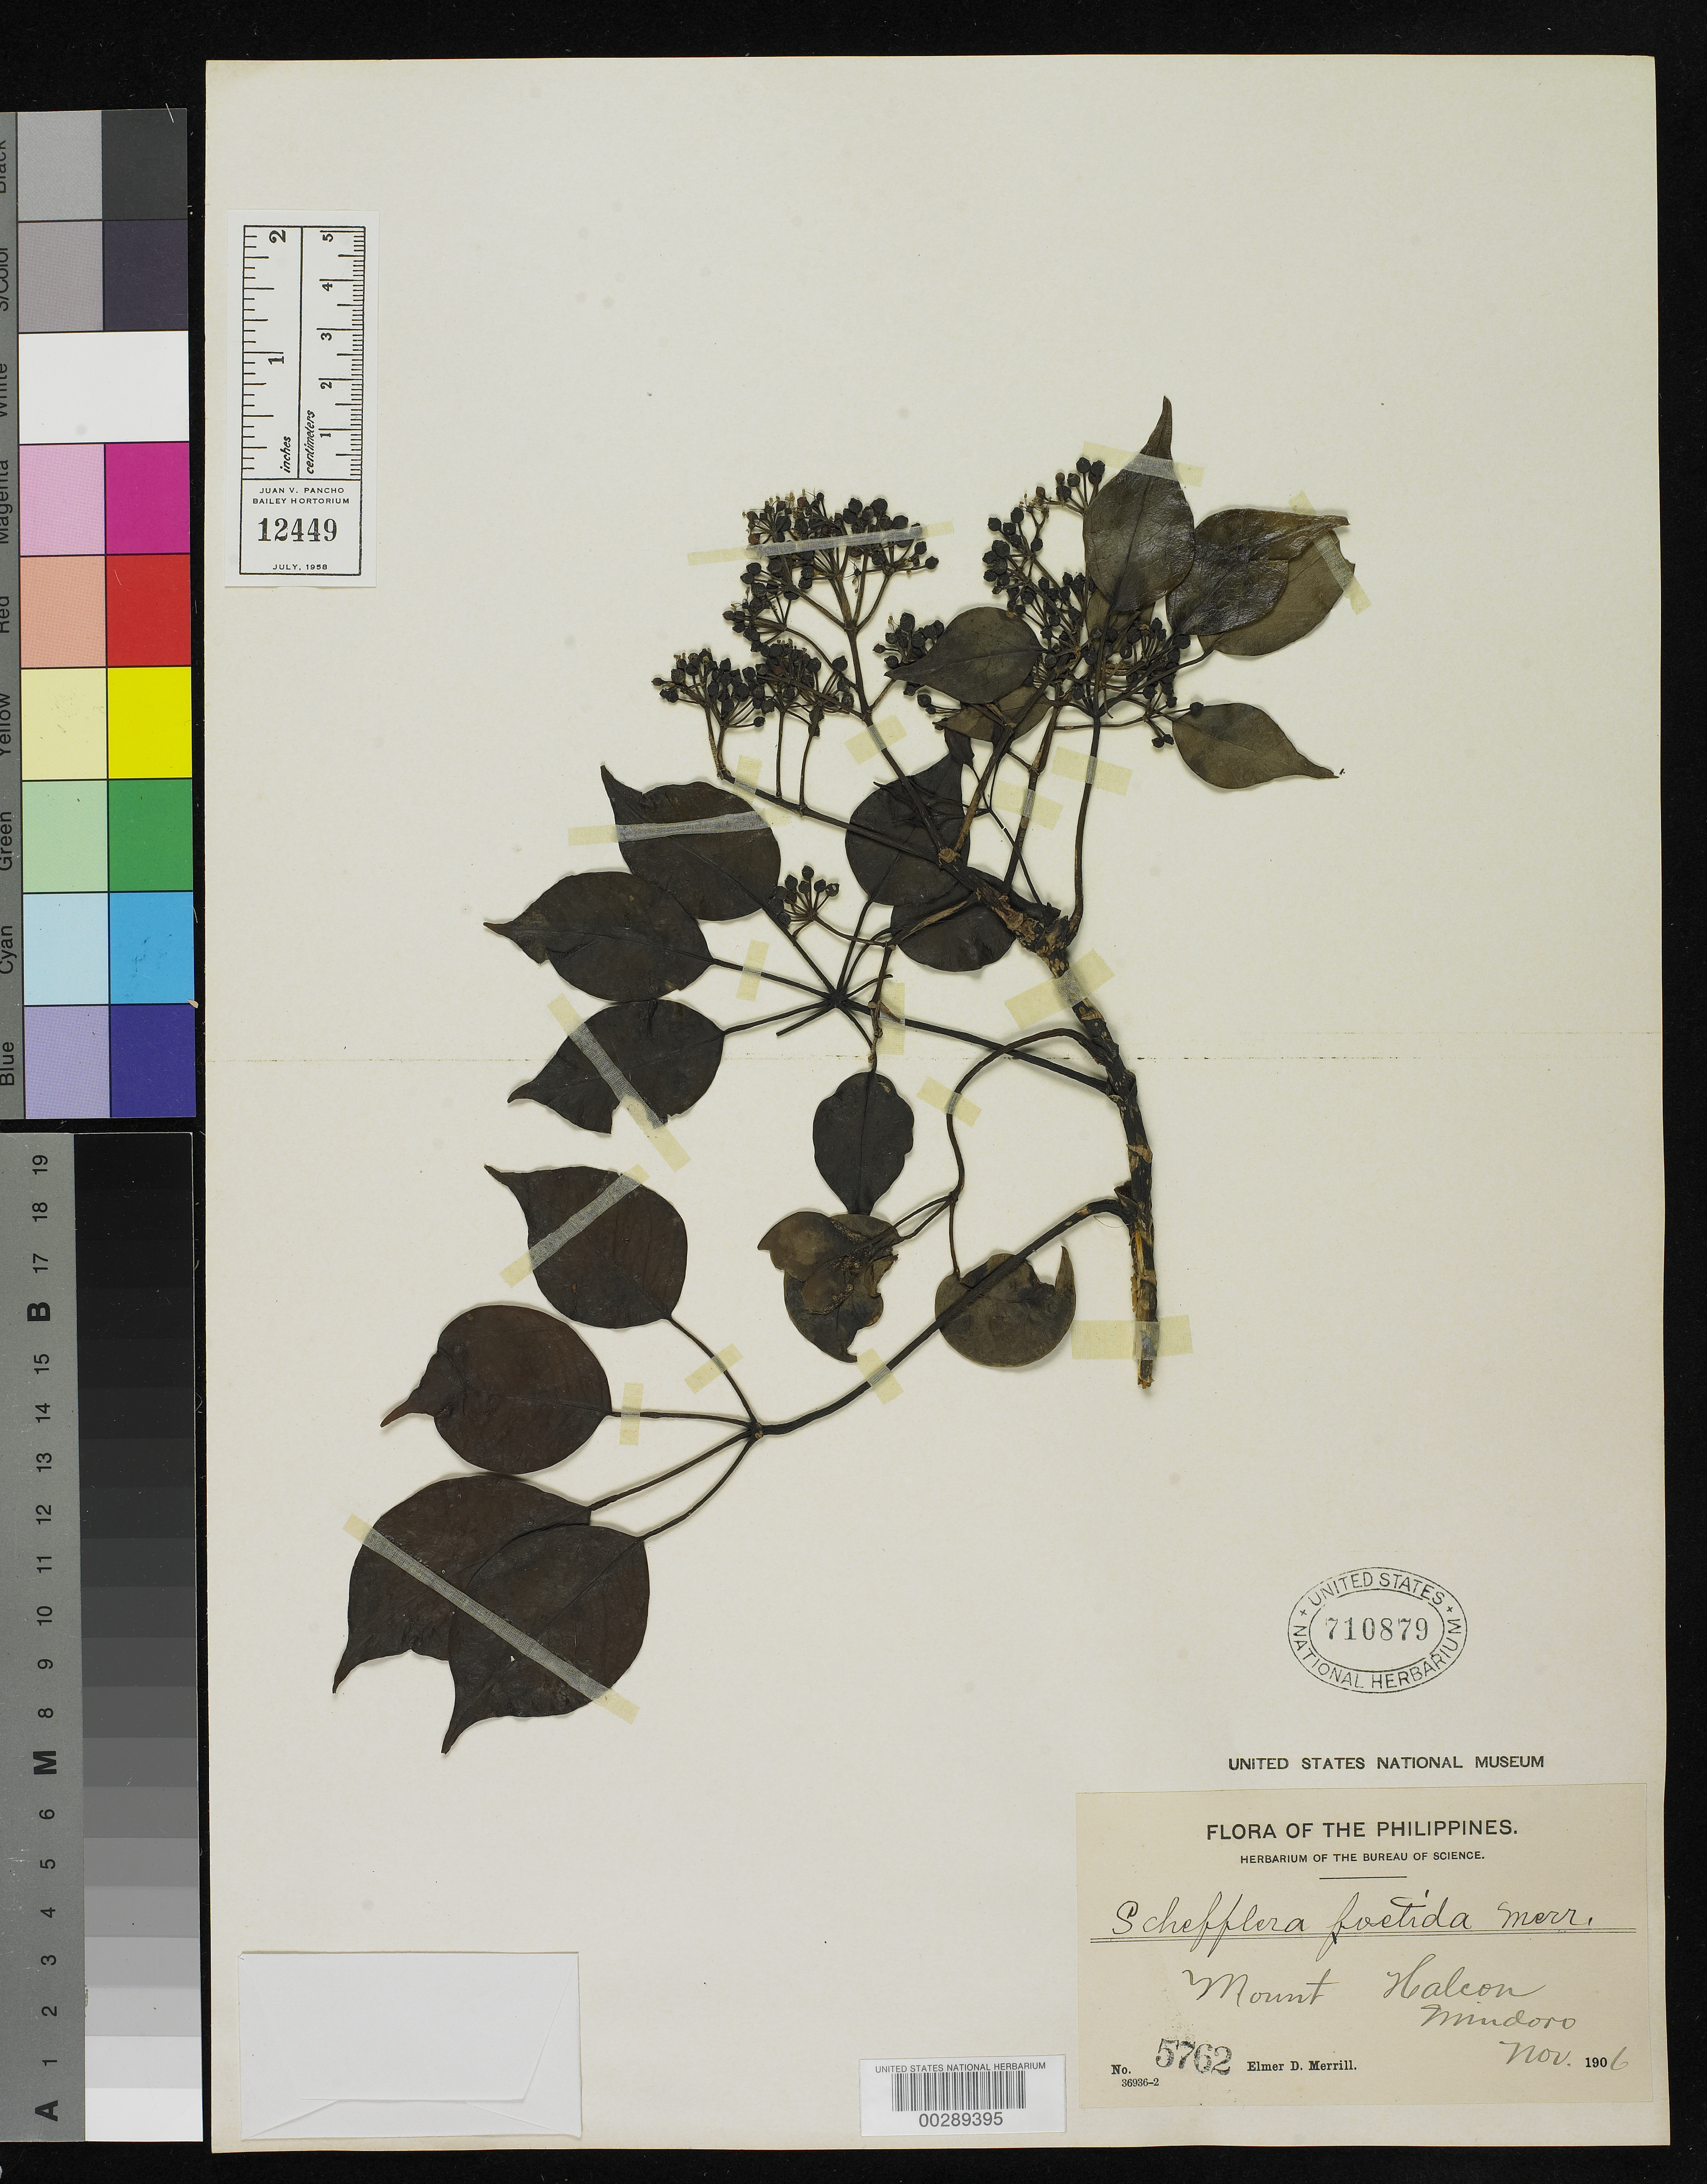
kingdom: Plantae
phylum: Tracheophyta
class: Magnoliopsida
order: Apiales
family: Araliaceae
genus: Schefflera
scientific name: Schefflera foetida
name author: Merr.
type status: Isotype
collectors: E. D. Merrill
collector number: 5762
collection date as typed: Nov 1906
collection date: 1906-11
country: Philippines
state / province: Mimaropa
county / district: Mindoro Oriental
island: Mindoro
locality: Mount Halcon.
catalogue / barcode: US 710879